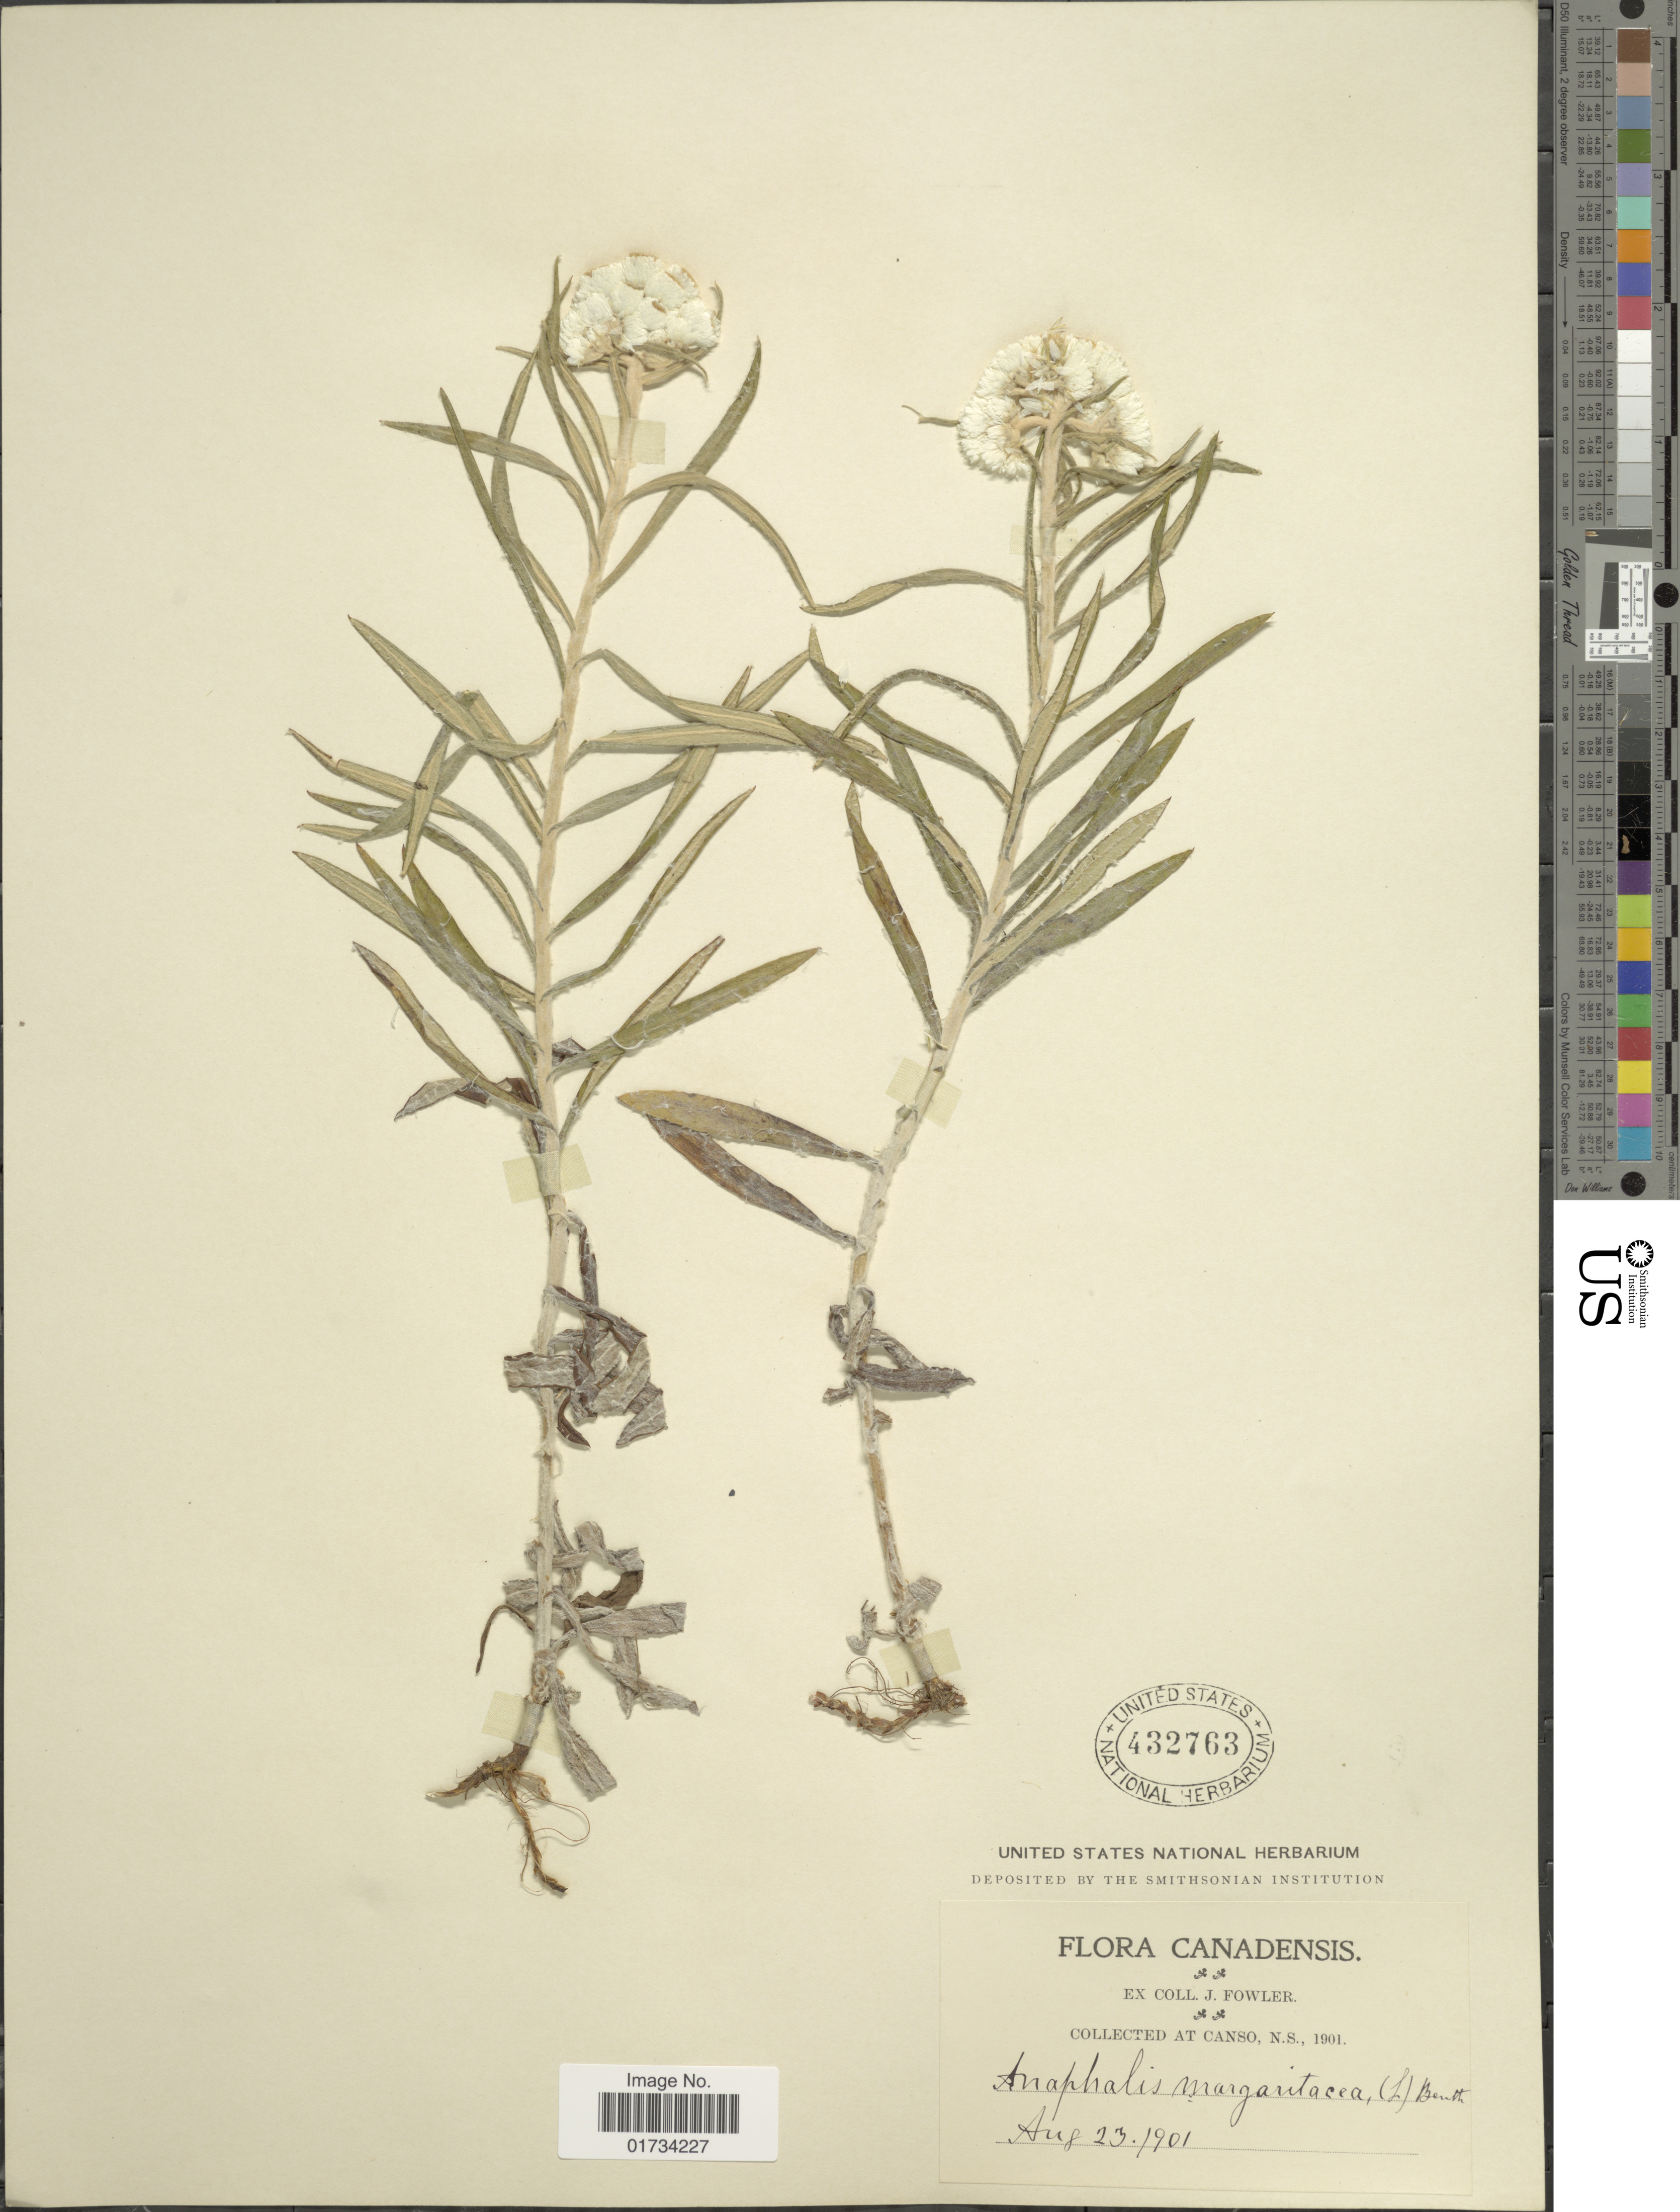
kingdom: Plantae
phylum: Tracheophyta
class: Magnoliopsida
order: Asterales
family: Asteraceae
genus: Anaphalis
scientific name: Anaphalis margaritacea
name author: (L.) Benth. & Hook. f.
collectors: J. P. Fowler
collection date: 1901-08-23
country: Canada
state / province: Nova Scotia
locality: Canso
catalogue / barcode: US 432763